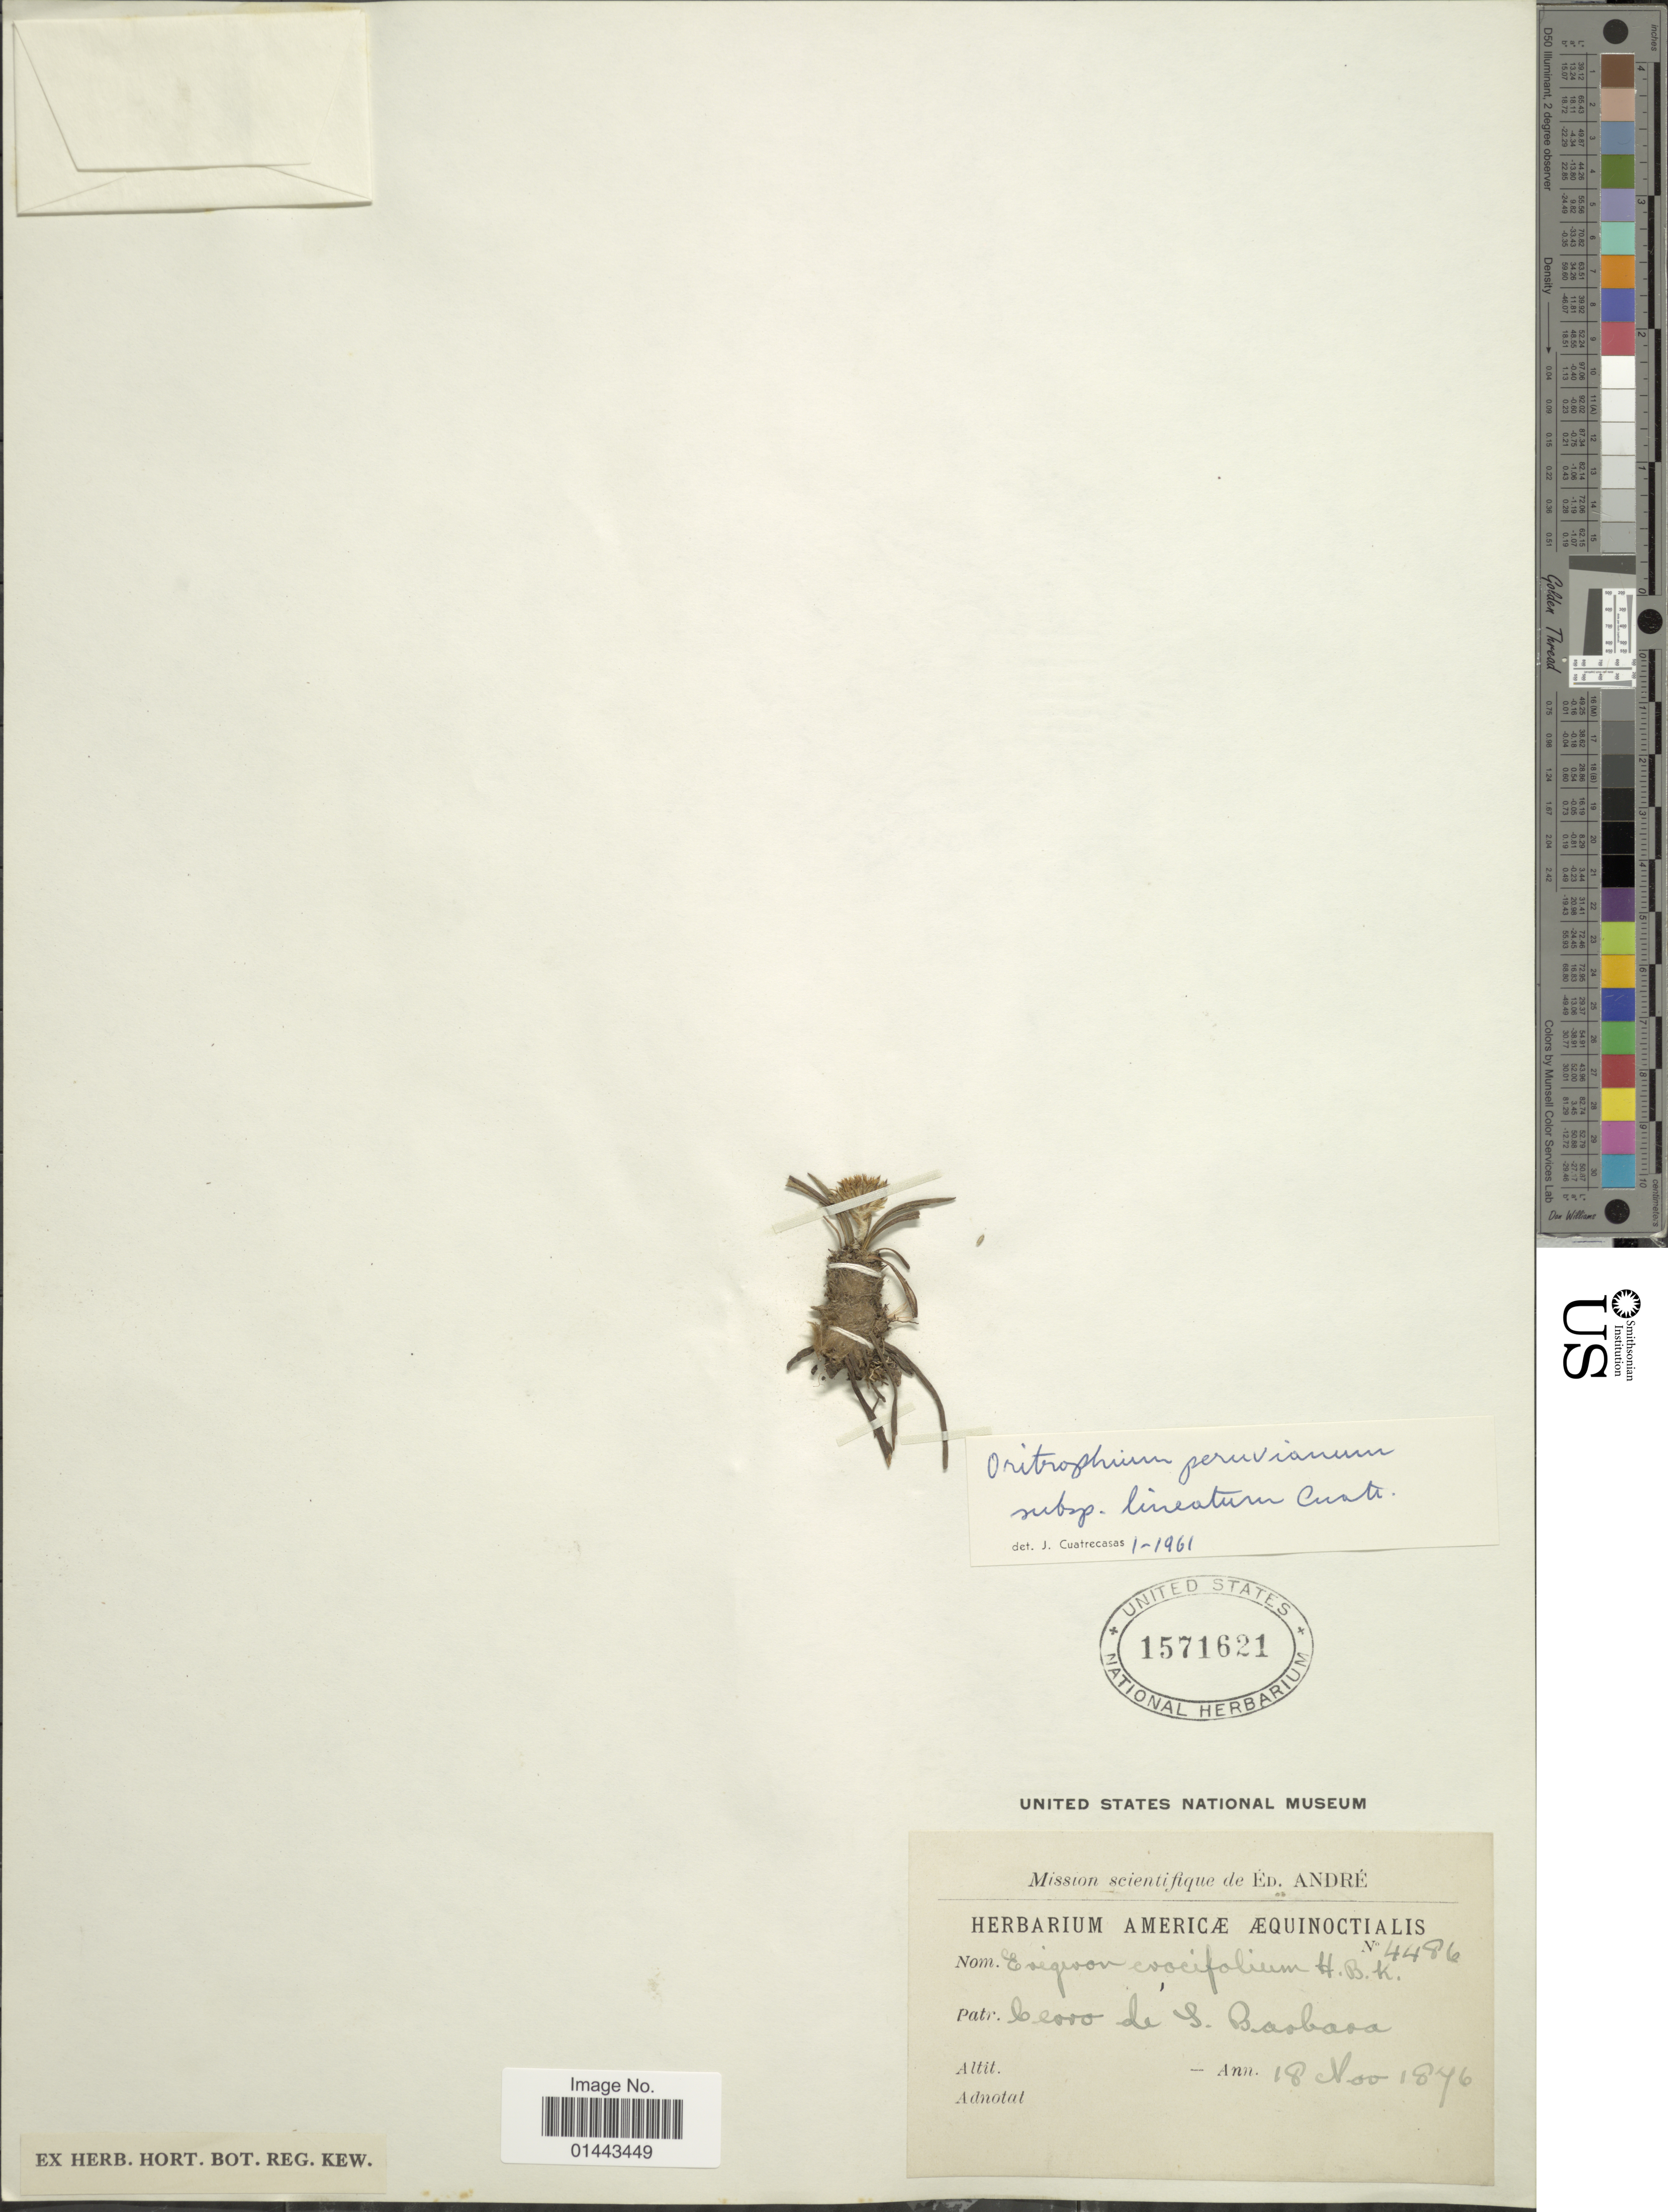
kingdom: Plantae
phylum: Tracheophyta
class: Magnoliopsida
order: Asterales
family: Asteraceae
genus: Oritrophium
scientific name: Oritrophium peruvianum subsp. lineatum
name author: (Cuatrec.) Cuatrec.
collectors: É. F. André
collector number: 4486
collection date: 1876-11-18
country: Venezuela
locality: Cerro de S. Barbara.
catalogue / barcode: US 1571621